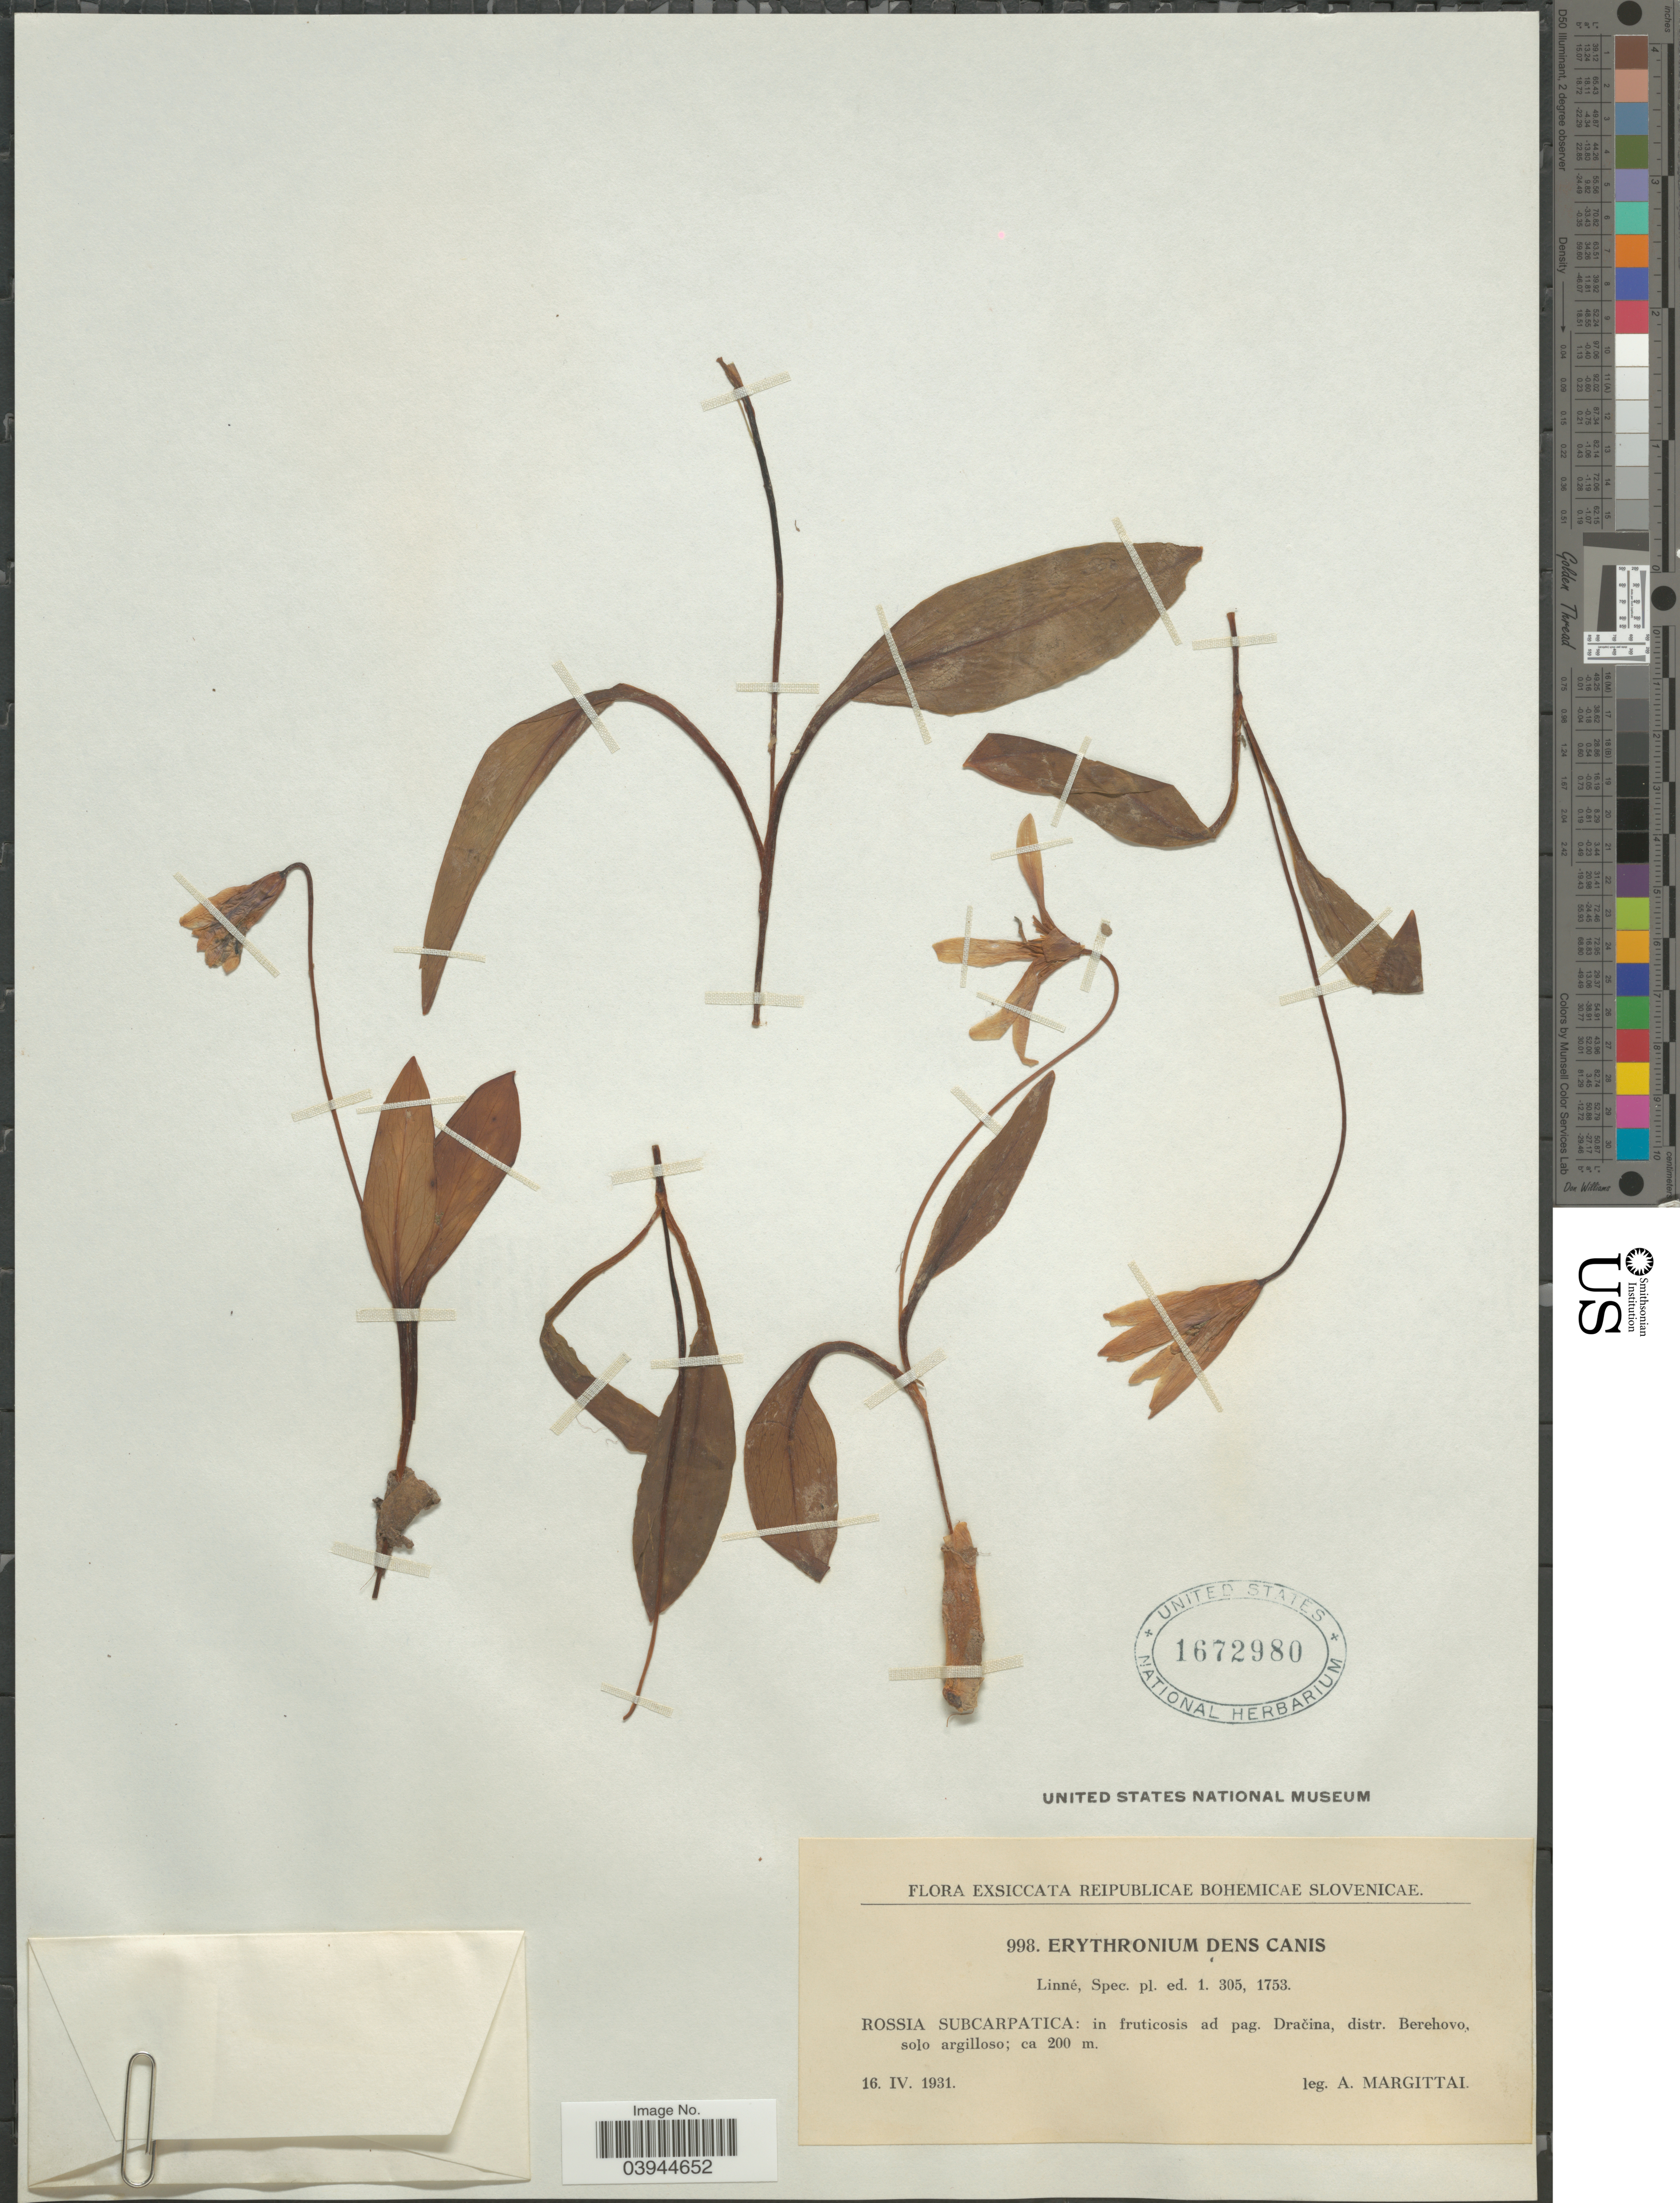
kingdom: Plantae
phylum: Tracheophyta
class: Liliopsida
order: Liliales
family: Liliaceae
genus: Erythronium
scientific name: Erythronium dens-canis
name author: L.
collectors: A. Margittai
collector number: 998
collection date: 1931-04-16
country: Slovenia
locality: Bohemicae Slovenicae. Rossia Subcarpatica: in fruticosis ad pag. Dračina, distr. Berehovo.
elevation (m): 200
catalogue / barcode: US 1672980